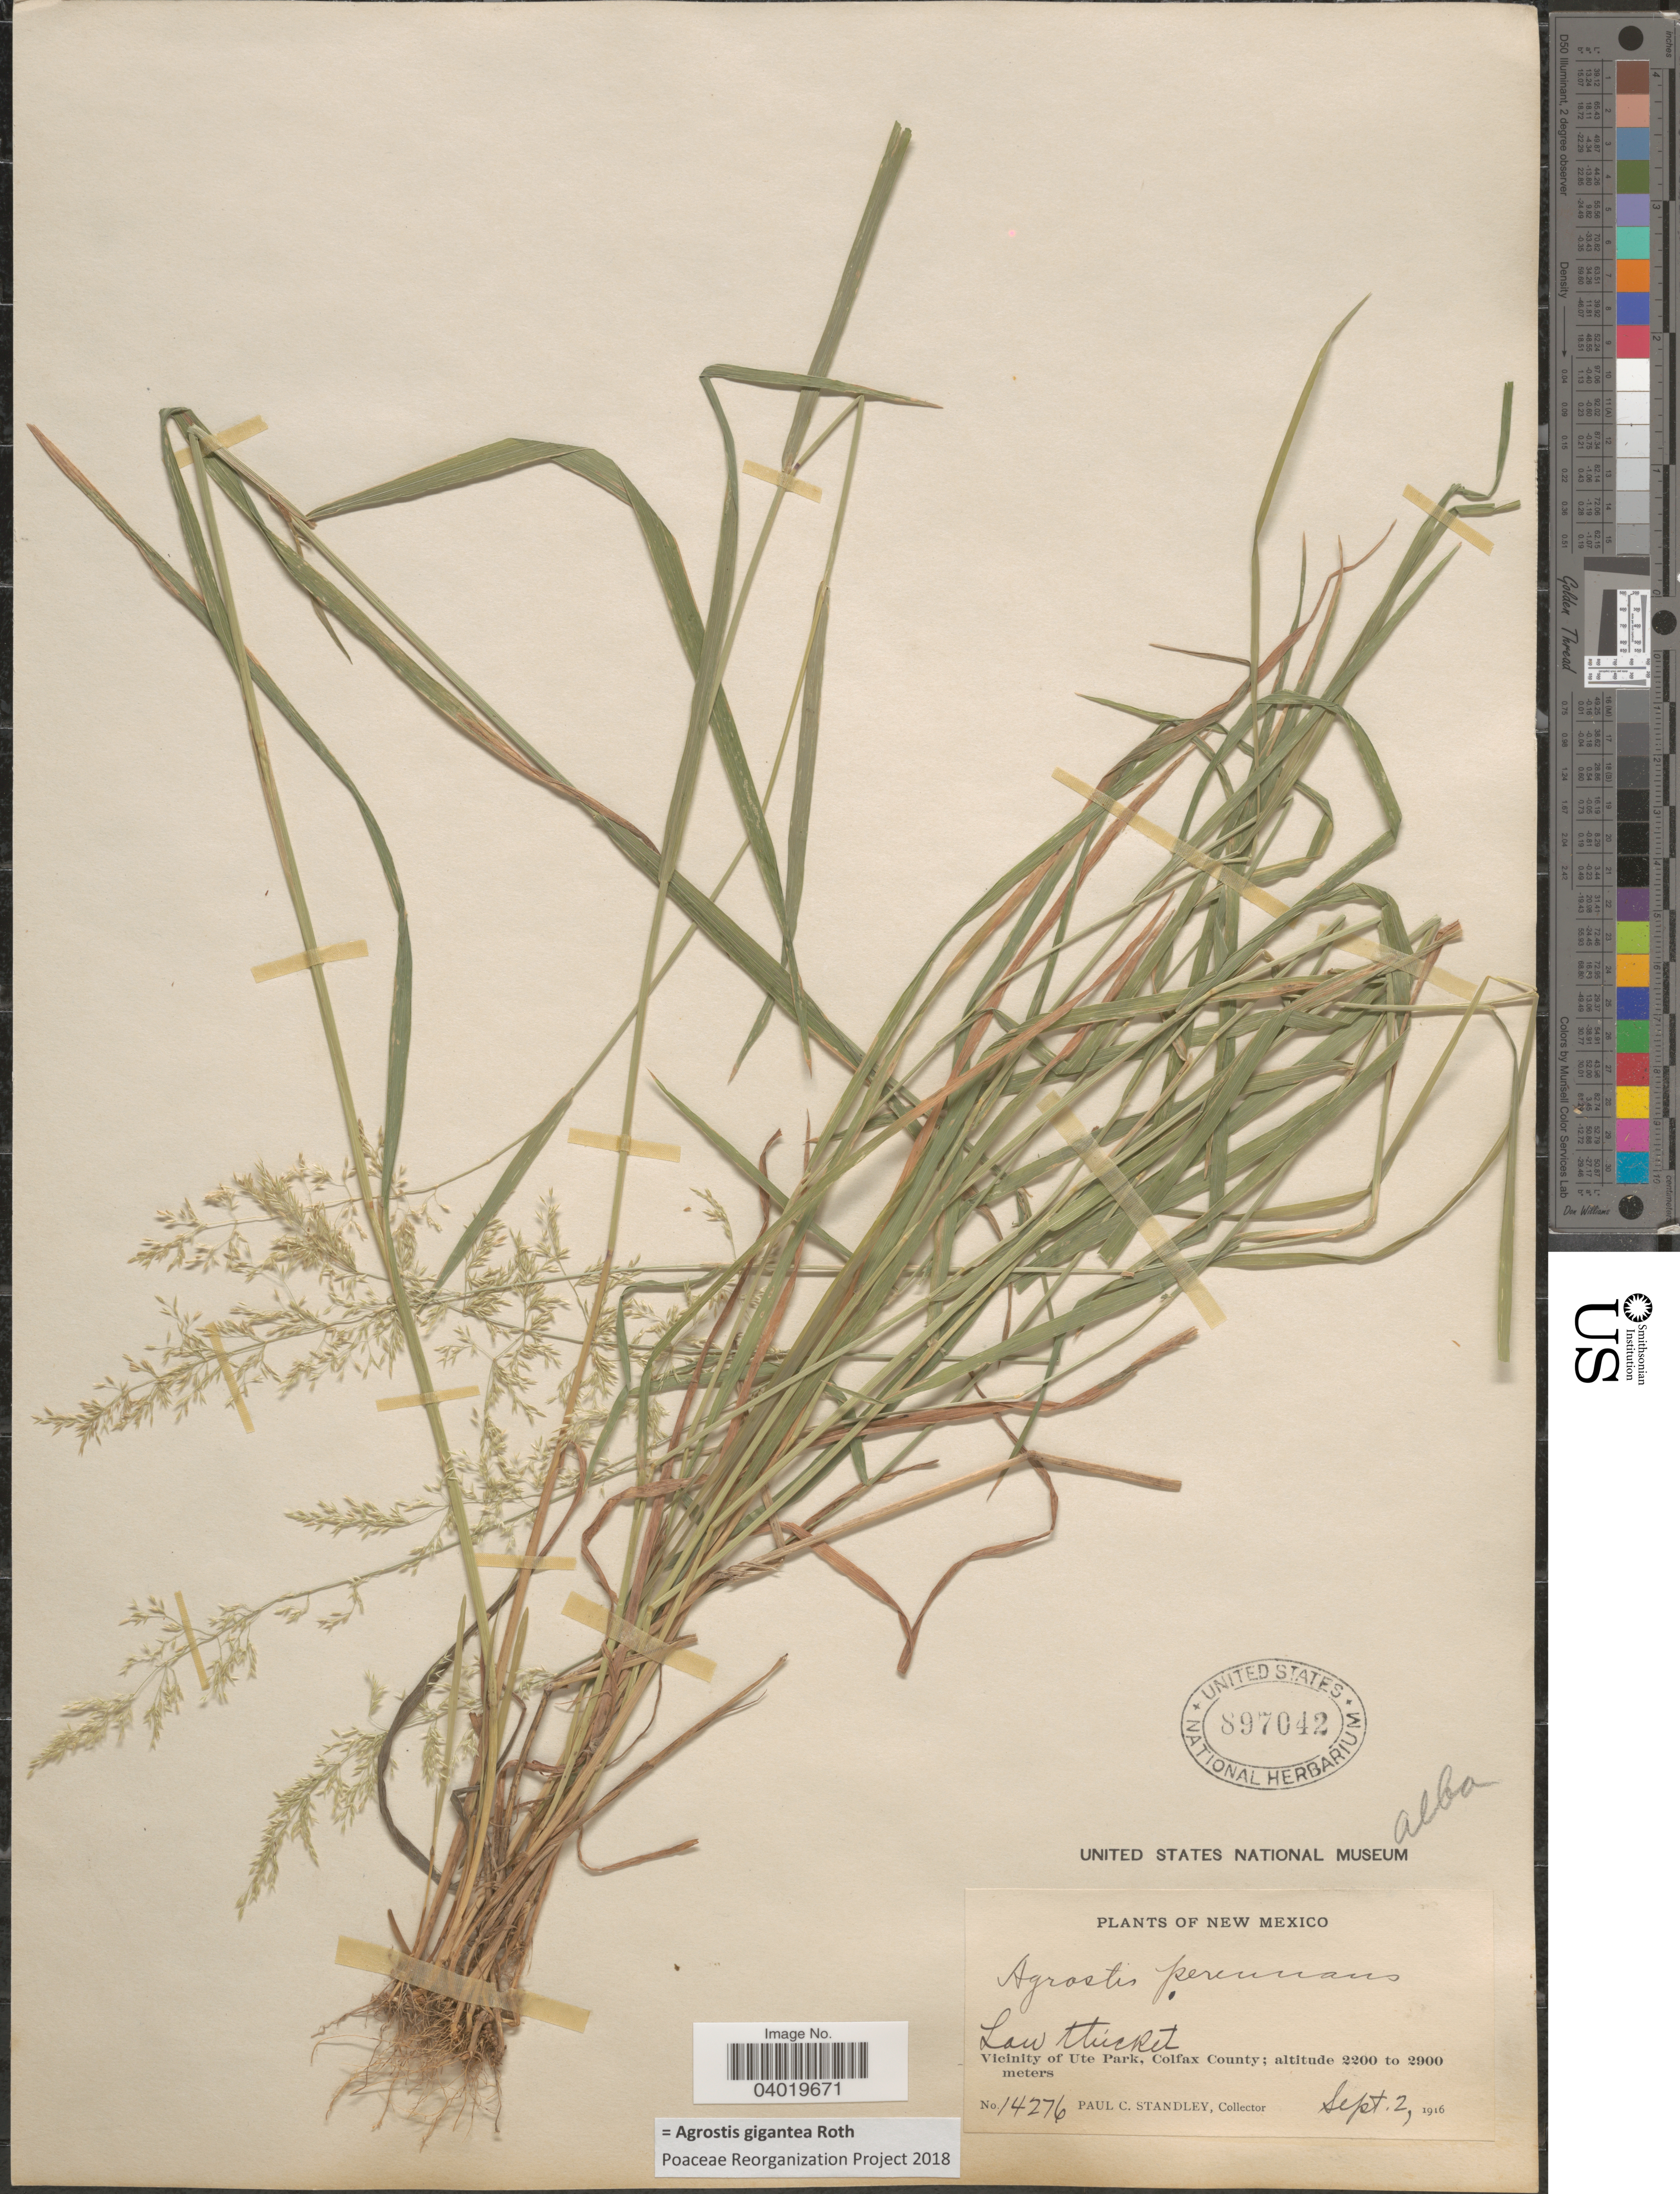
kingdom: Plantae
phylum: Tracheophyta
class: Liliopsida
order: Poales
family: Poaceae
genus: Agrostis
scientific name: Agrostis gigantea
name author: Roth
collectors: P. C. Standley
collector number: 14276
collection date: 1916-09-02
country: United States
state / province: New Mexico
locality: Vicinity of Ute Park, Colfax County.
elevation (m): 2200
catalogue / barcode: US 897042